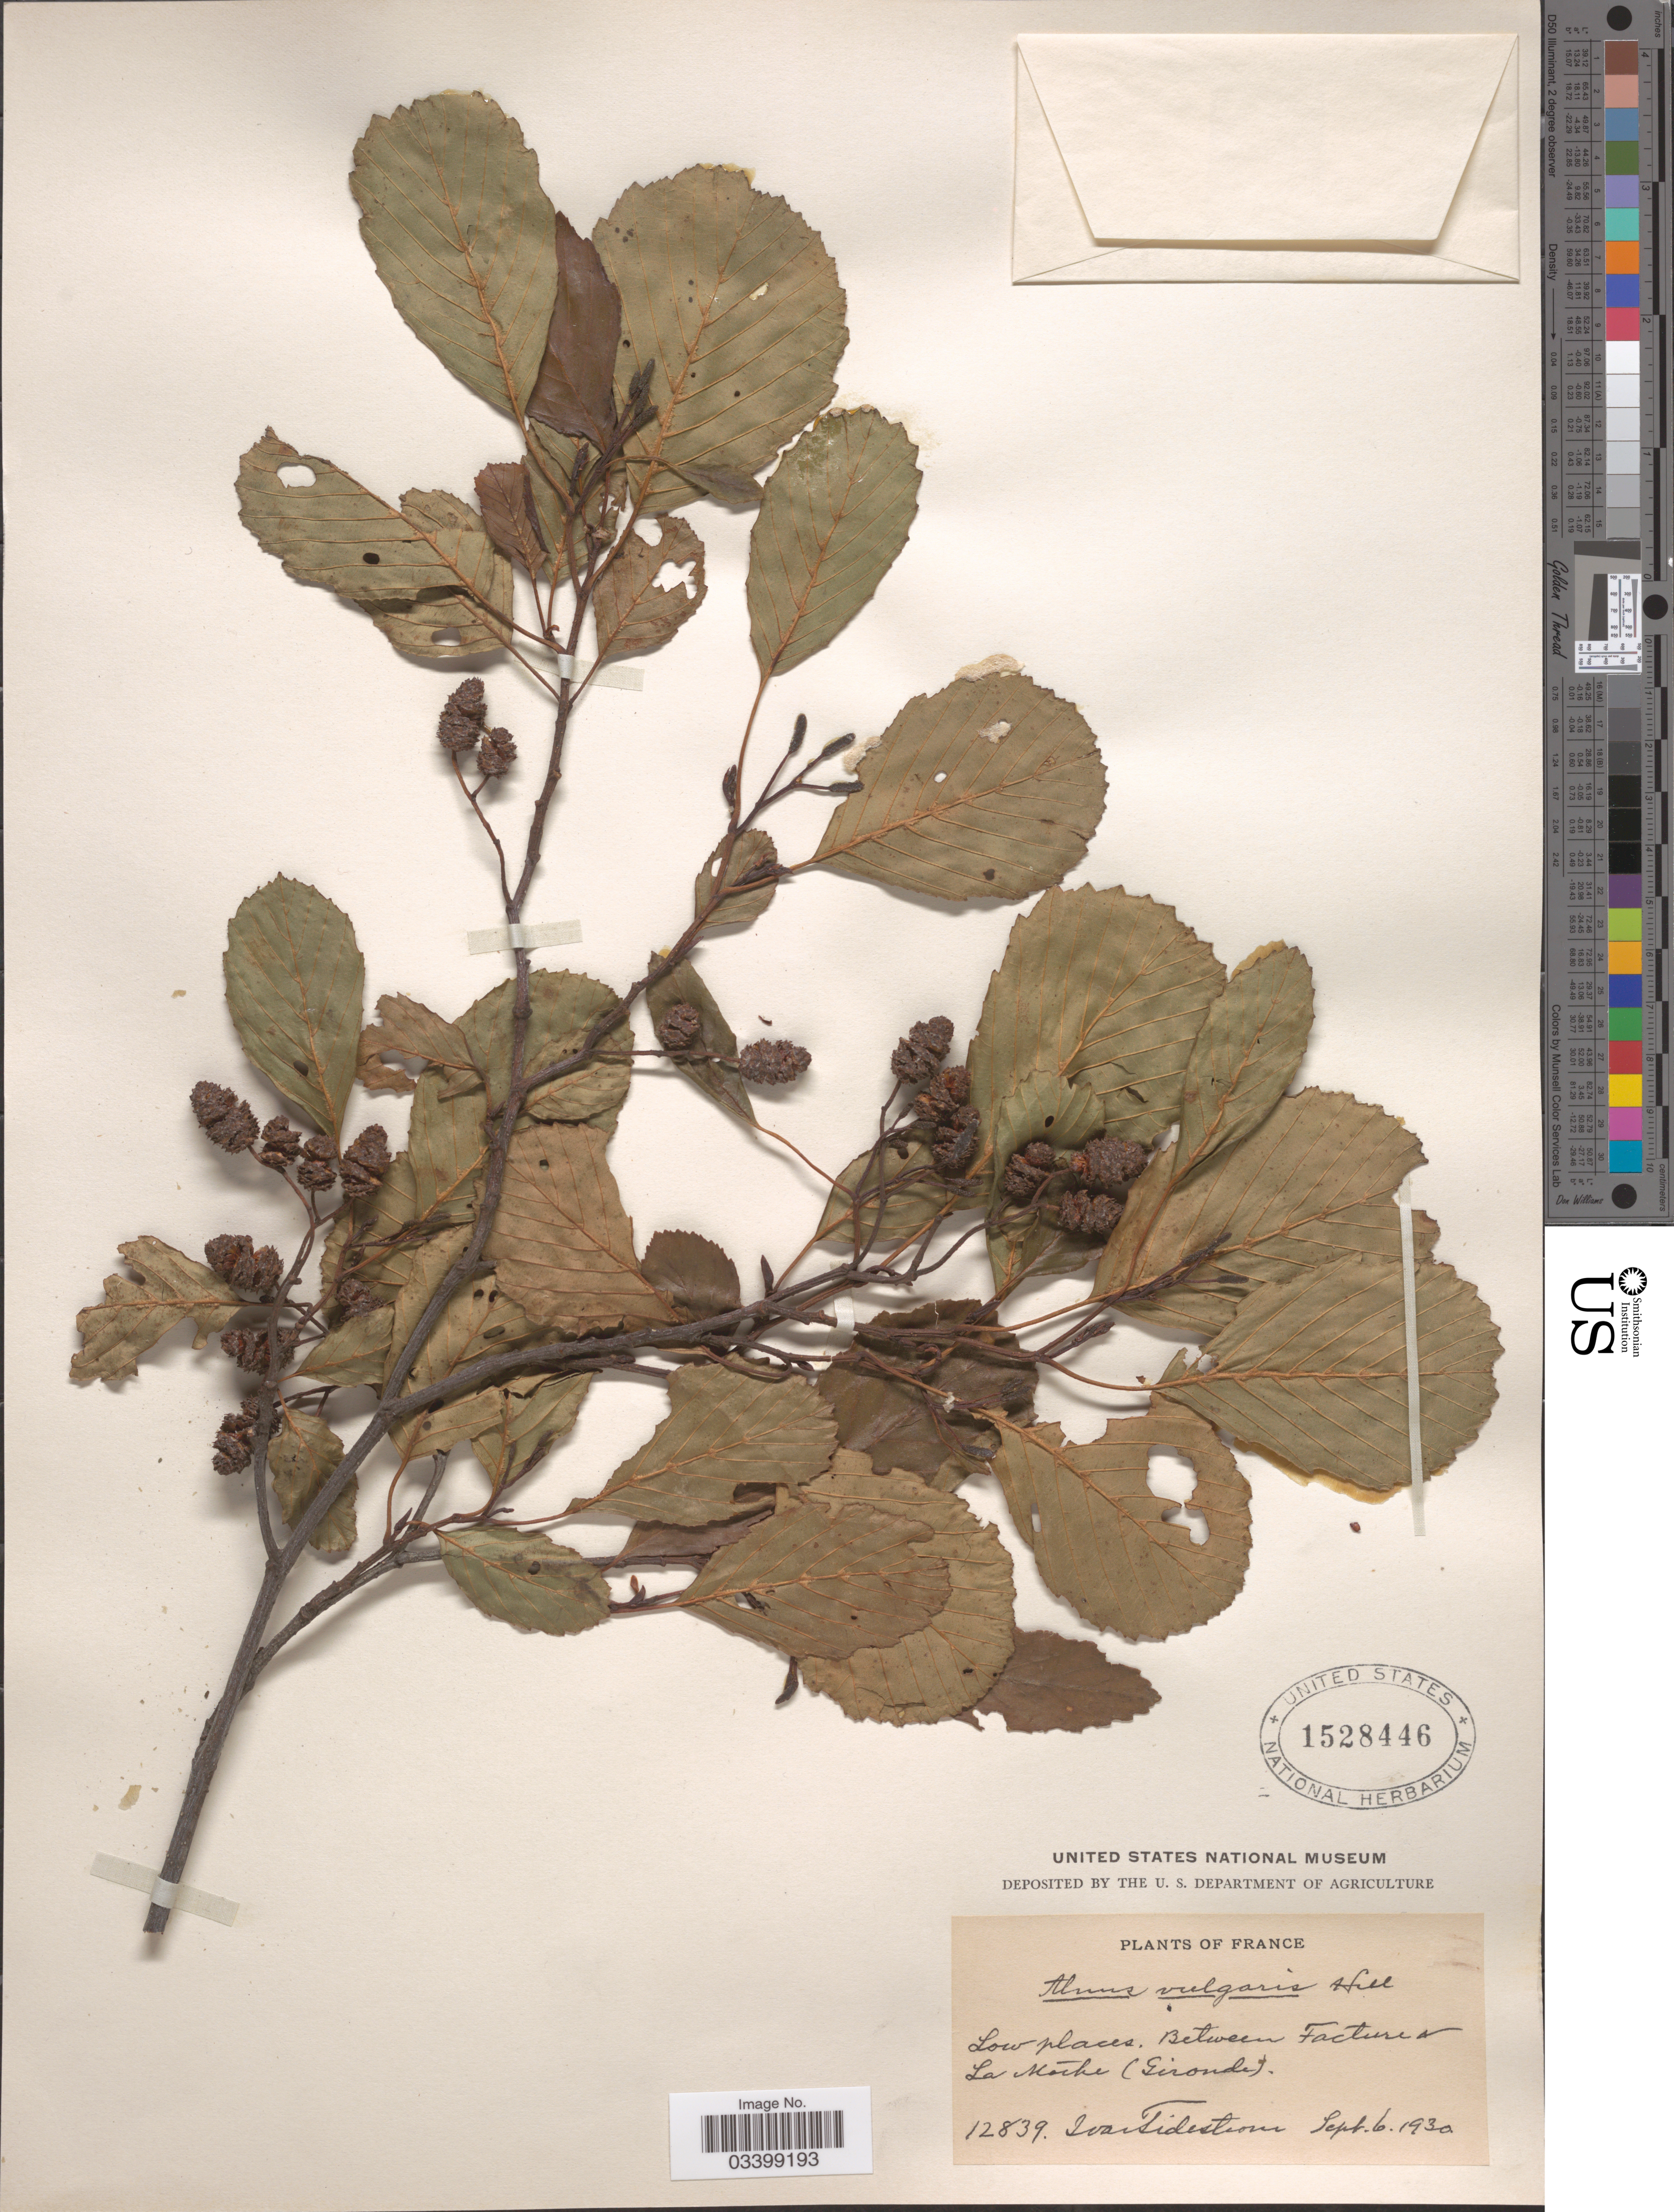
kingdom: Plantae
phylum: Tracheophyta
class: Magnoliopsida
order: Fagales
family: Betulaceae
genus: Alnus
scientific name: Alnus glutinosa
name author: (L.) Gaertn.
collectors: I. F. Tidestrom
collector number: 12839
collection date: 1930-09-06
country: France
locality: Between Facture & La Mothe (Gironde).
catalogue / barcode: US 1528446